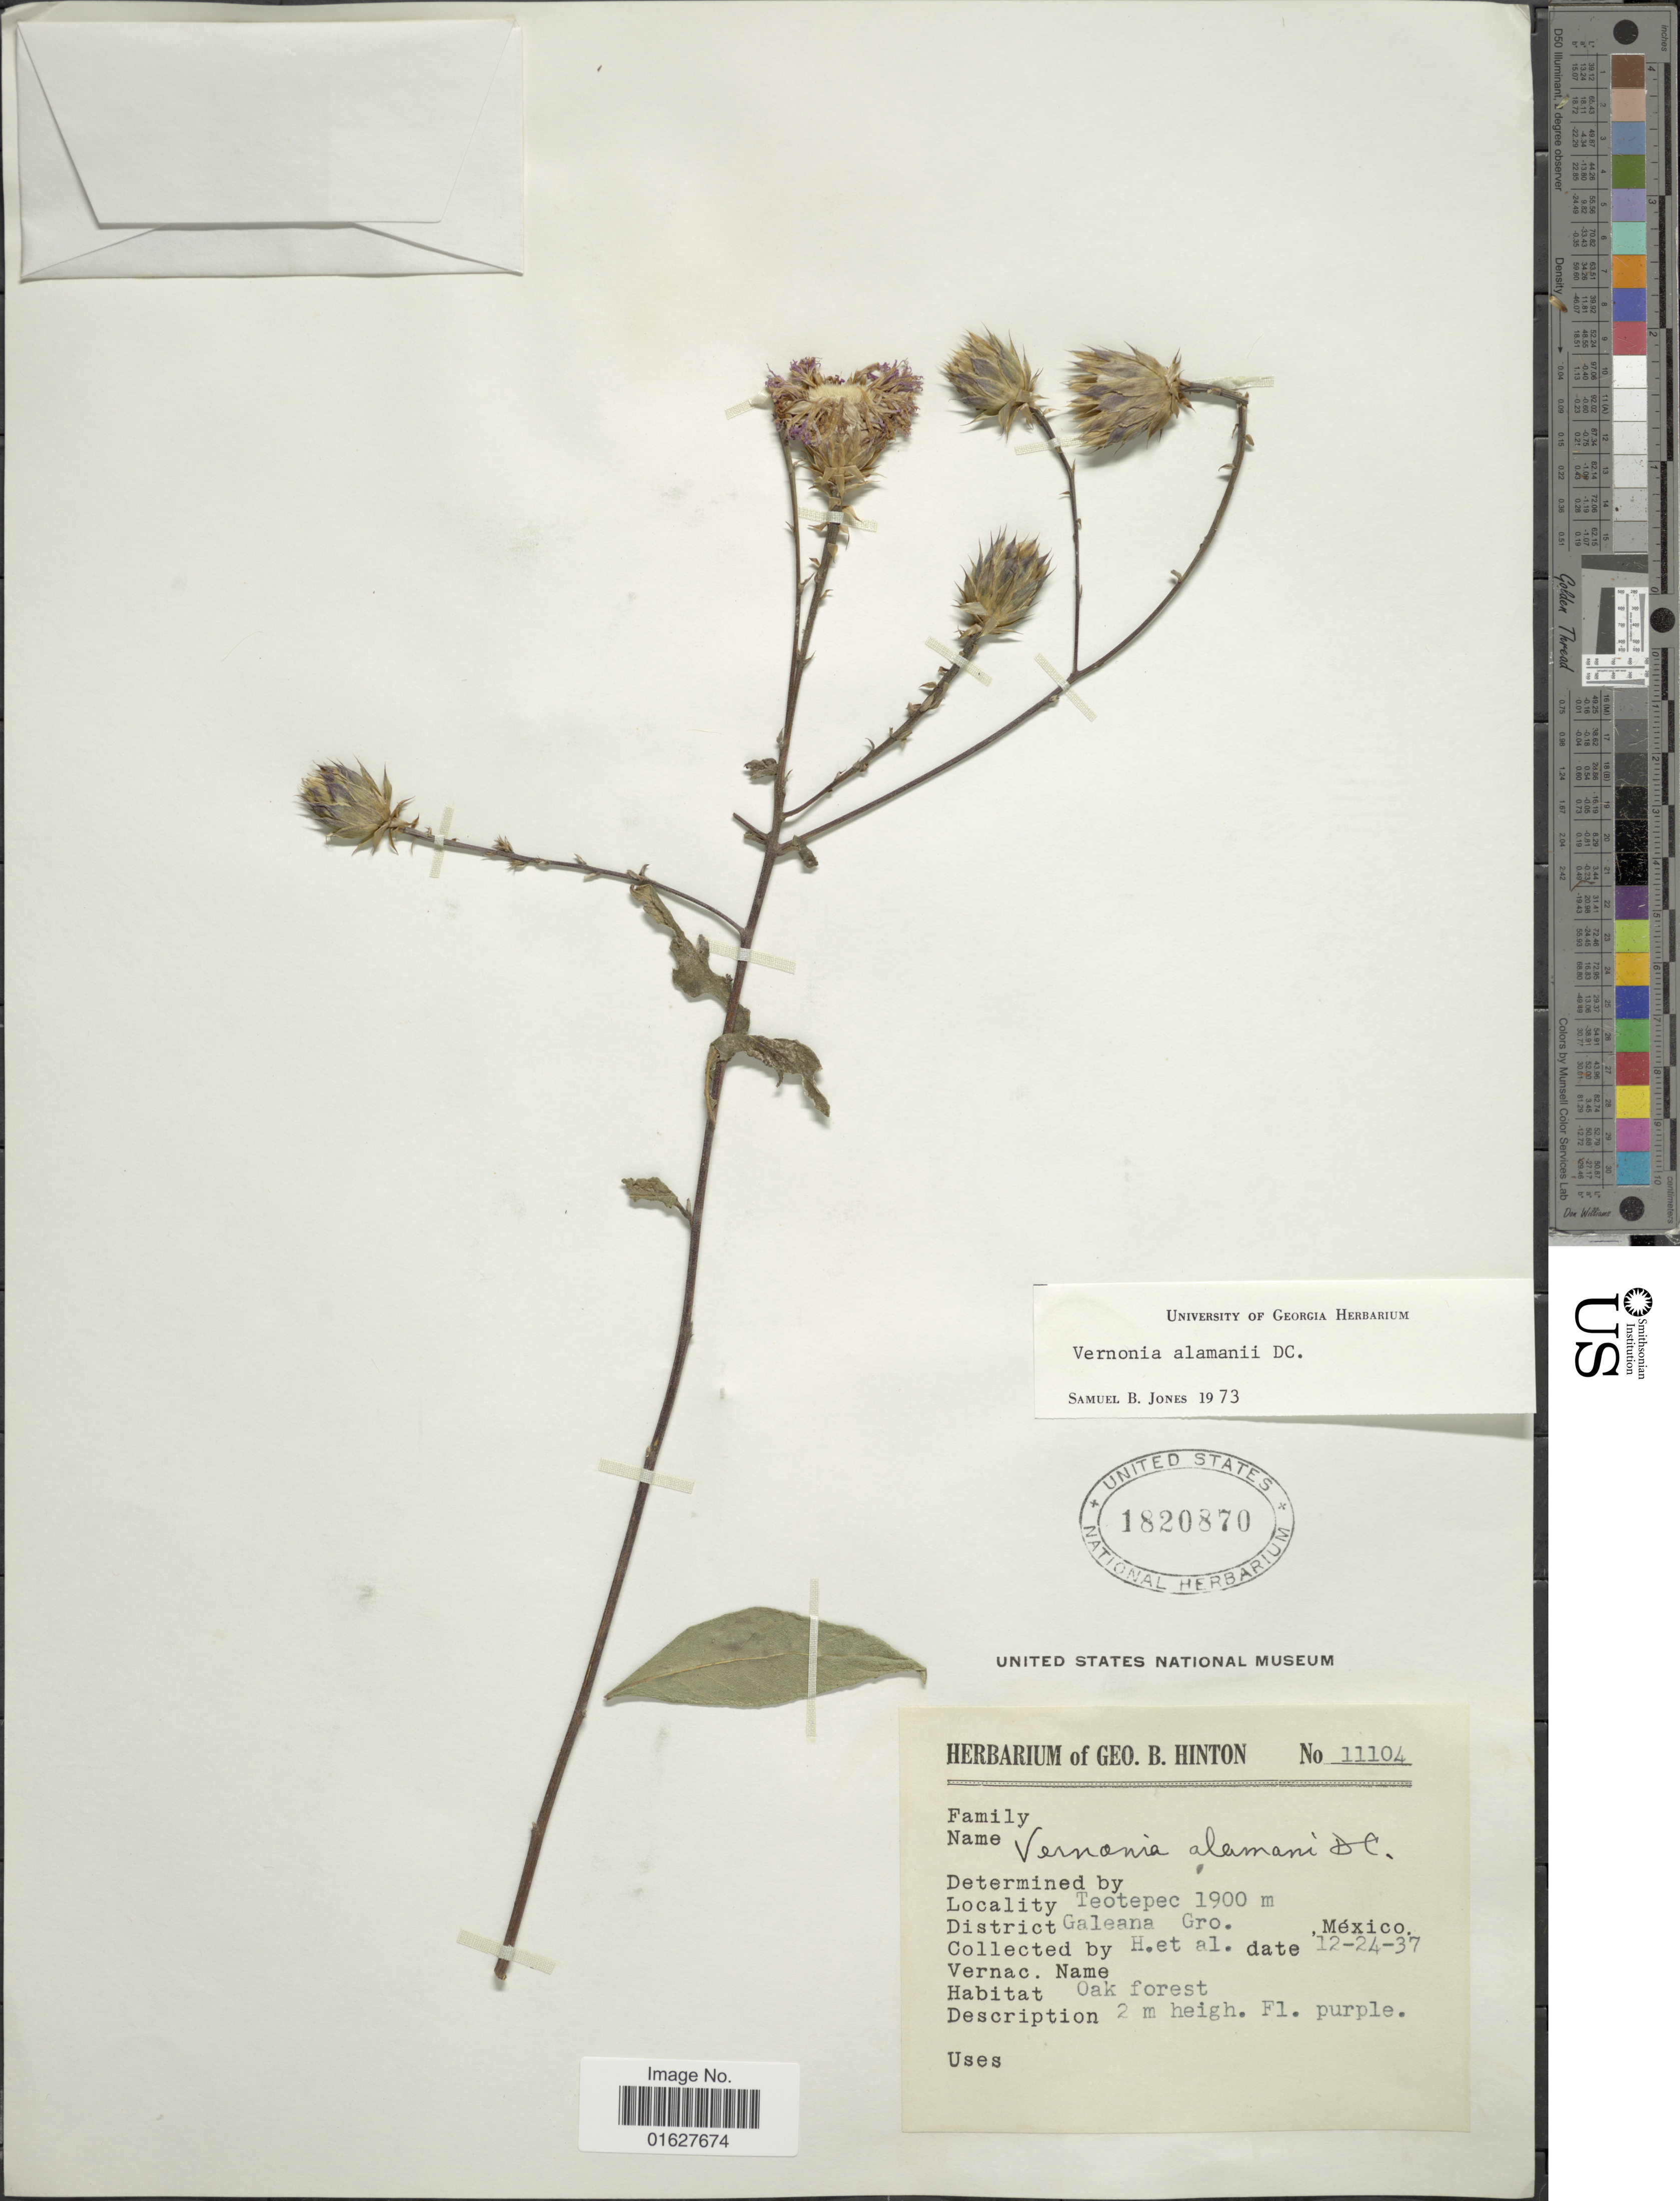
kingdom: Plantae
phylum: Tracheophyta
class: Magnoliopsida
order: Asterales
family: Asteraceae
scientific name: Vickianthus alamanii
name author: (DC.) H. Rob.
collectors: G. B. Hinton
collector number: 11104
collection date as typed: Transcribed d/m/y: 24/12/37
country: Mexico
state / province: Guerrero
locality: Teotepec. District Galeana Gro., México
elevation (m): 1900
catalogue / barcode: US 1820870